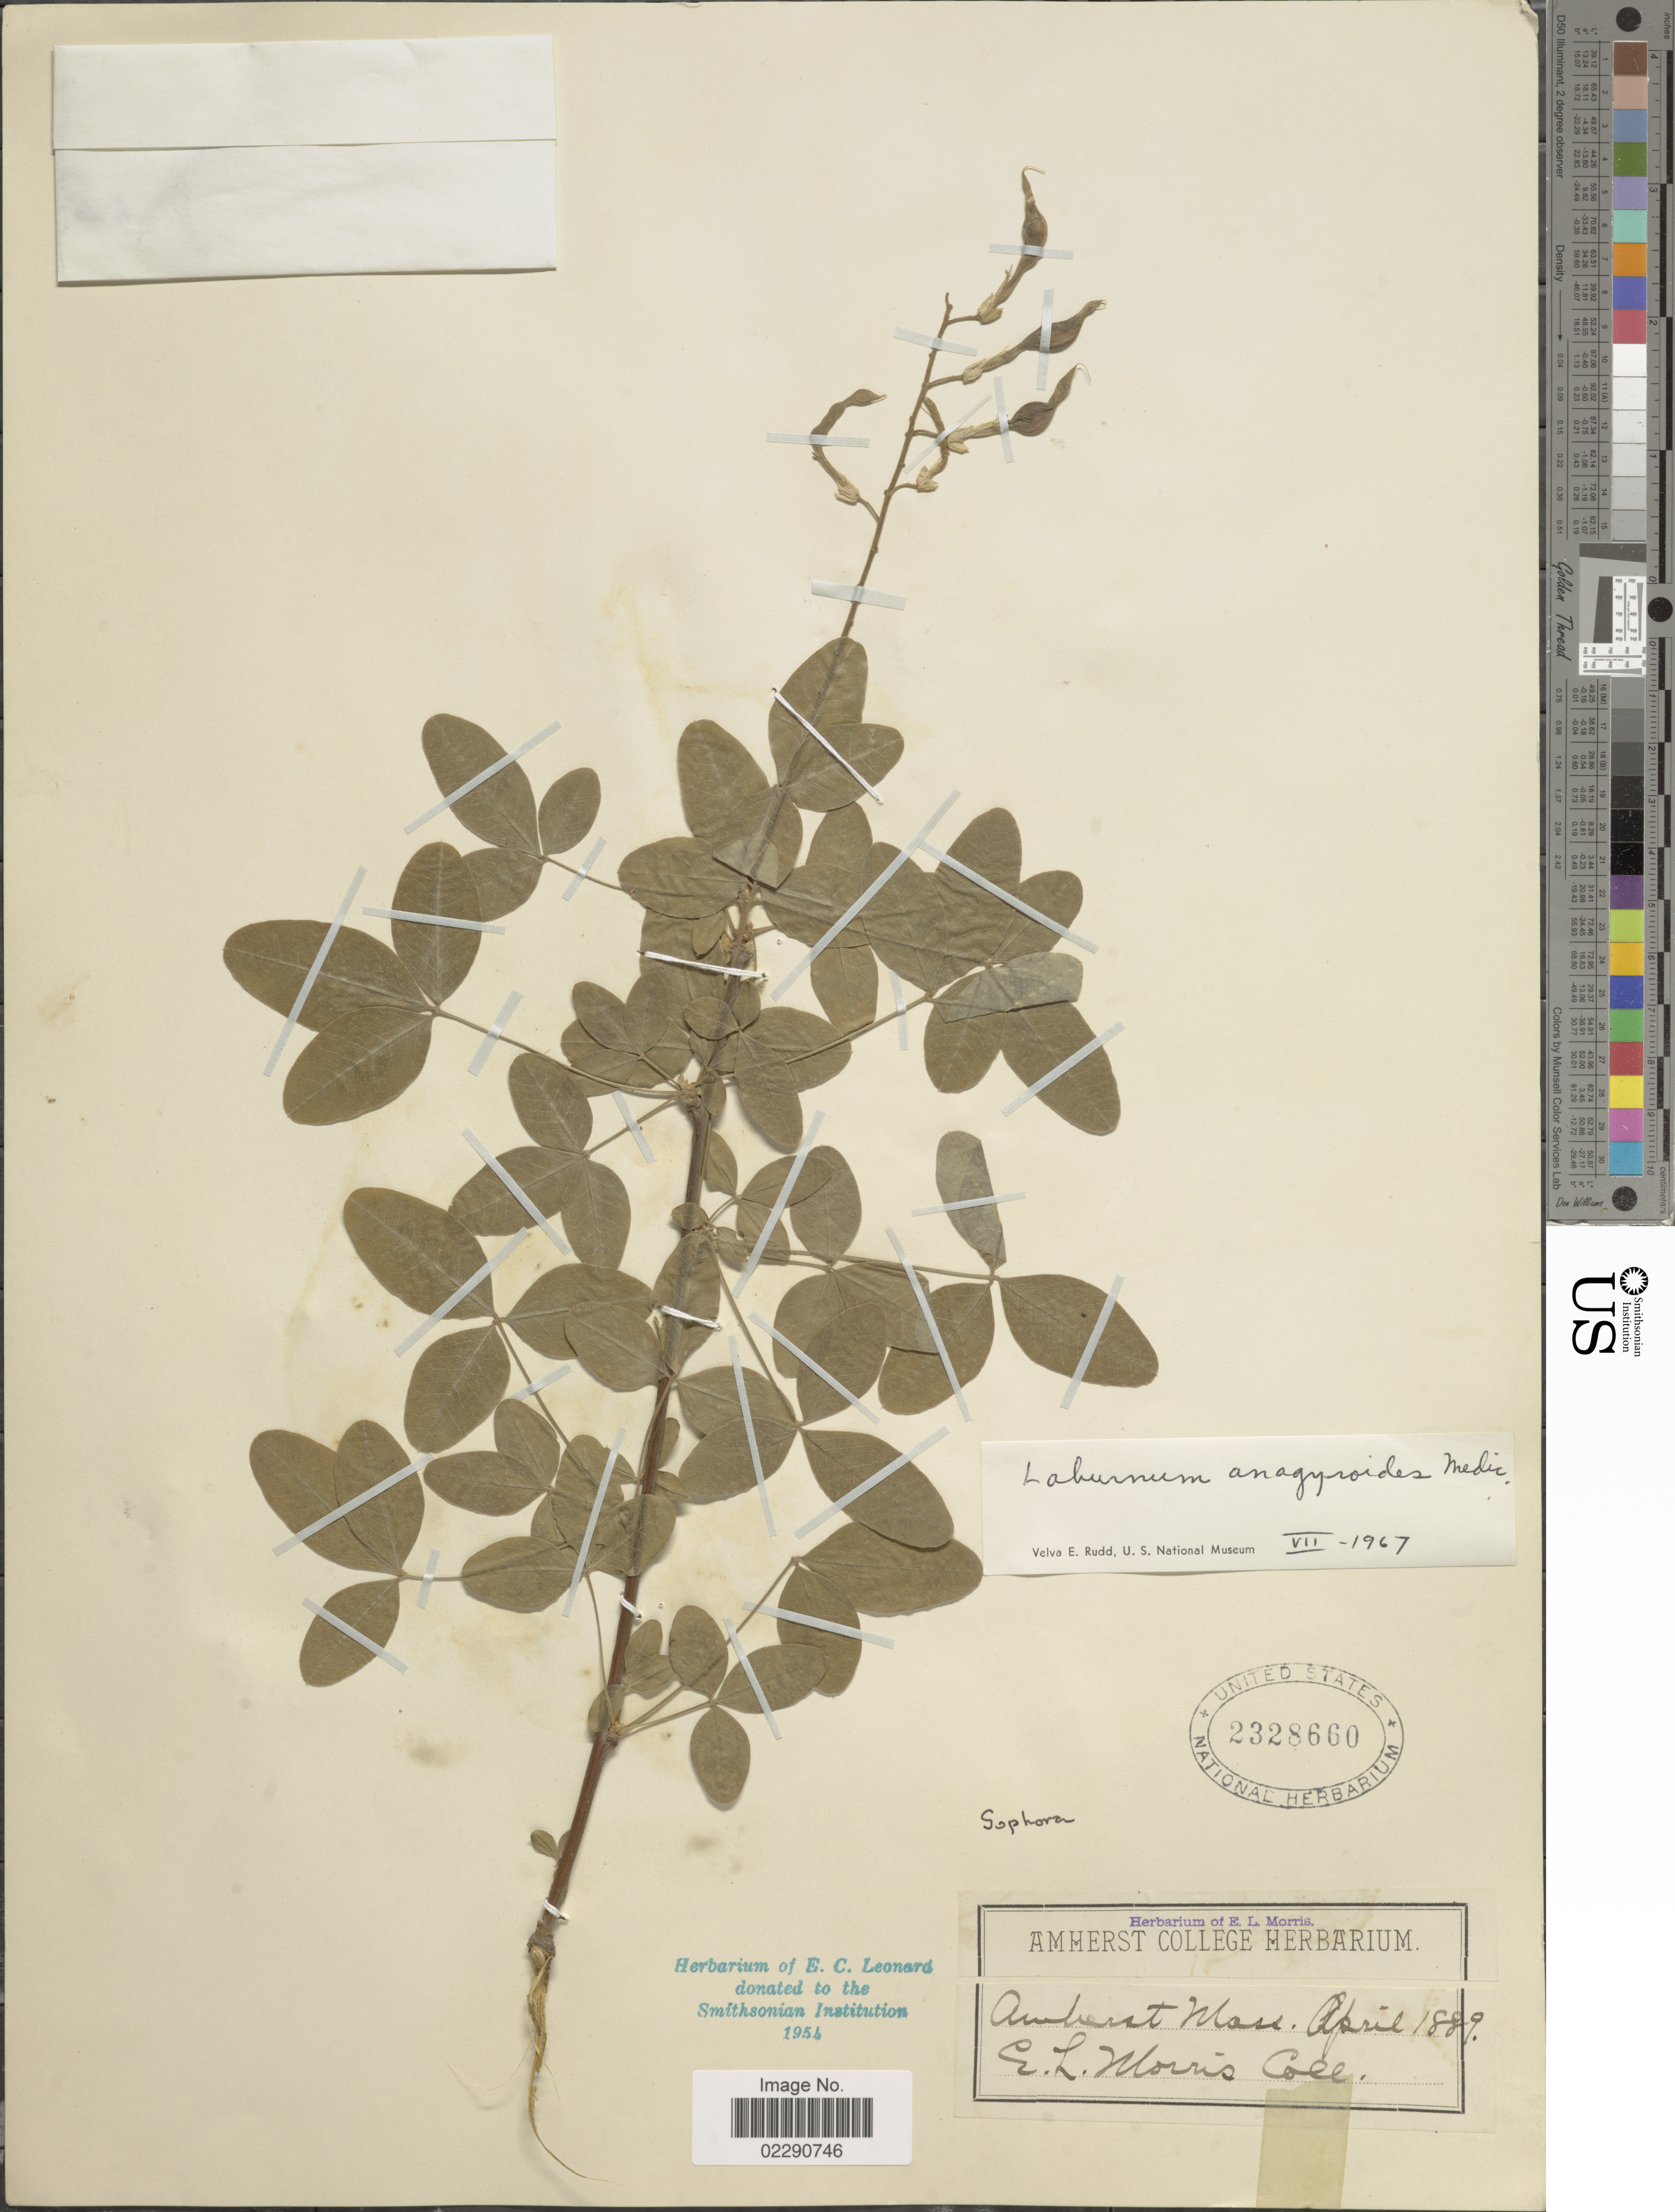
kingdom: Plantae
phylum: Tracheophyta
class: Magnoliopsida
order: Fabales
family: Fabaceae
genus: Laburnum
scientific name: Laburnum sp.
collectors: E. Morris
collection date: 1889-04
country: United States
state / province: Massachusetts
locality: Amherst, Mass.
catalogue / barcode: US 2328660